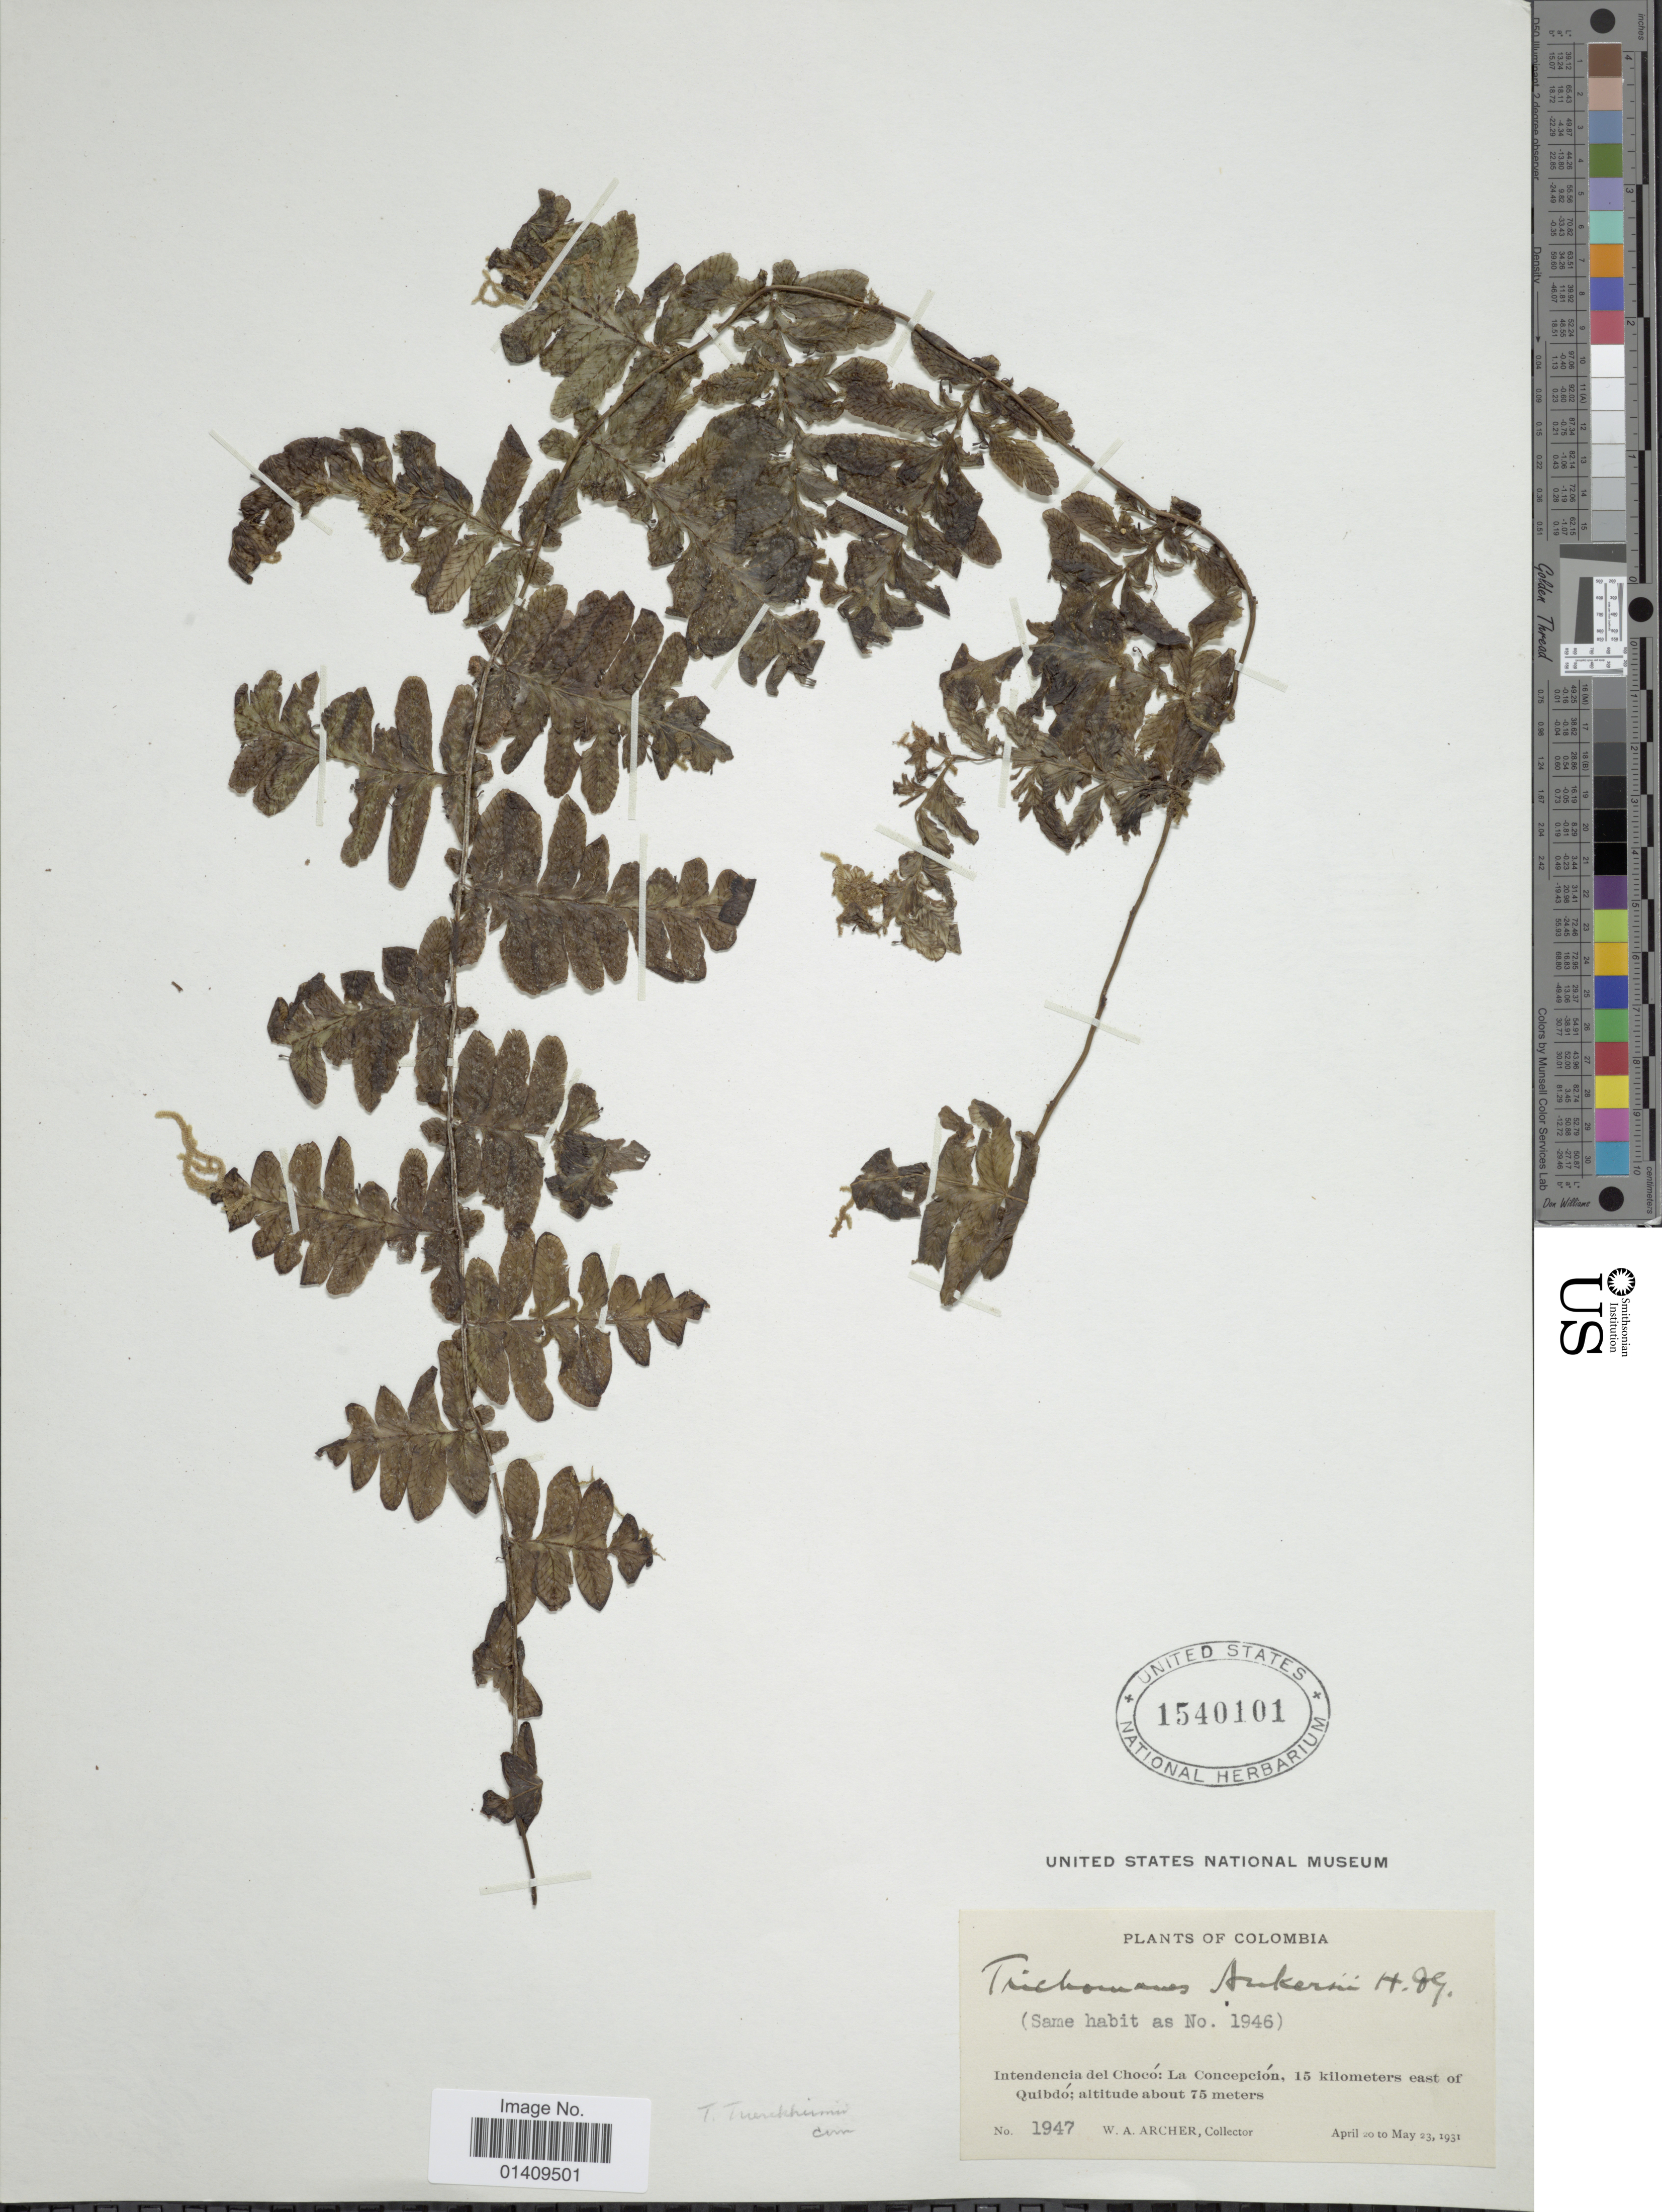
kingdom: Plantae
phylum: Tracheophyta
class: Polypodiopsida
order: Hymenophyllales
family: Hymenophyllaceae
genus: Trichomanes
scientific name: Trichomanes tuerckheimii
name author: Christ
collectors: W. A. Archer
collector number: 1947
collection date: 1931-04-20/1931-05-23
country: Colombia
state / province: Chocó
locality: Intendencia del Choco: La concepcion 15 kilometers east of Quibdo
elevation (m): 75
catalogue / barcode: US 1540101